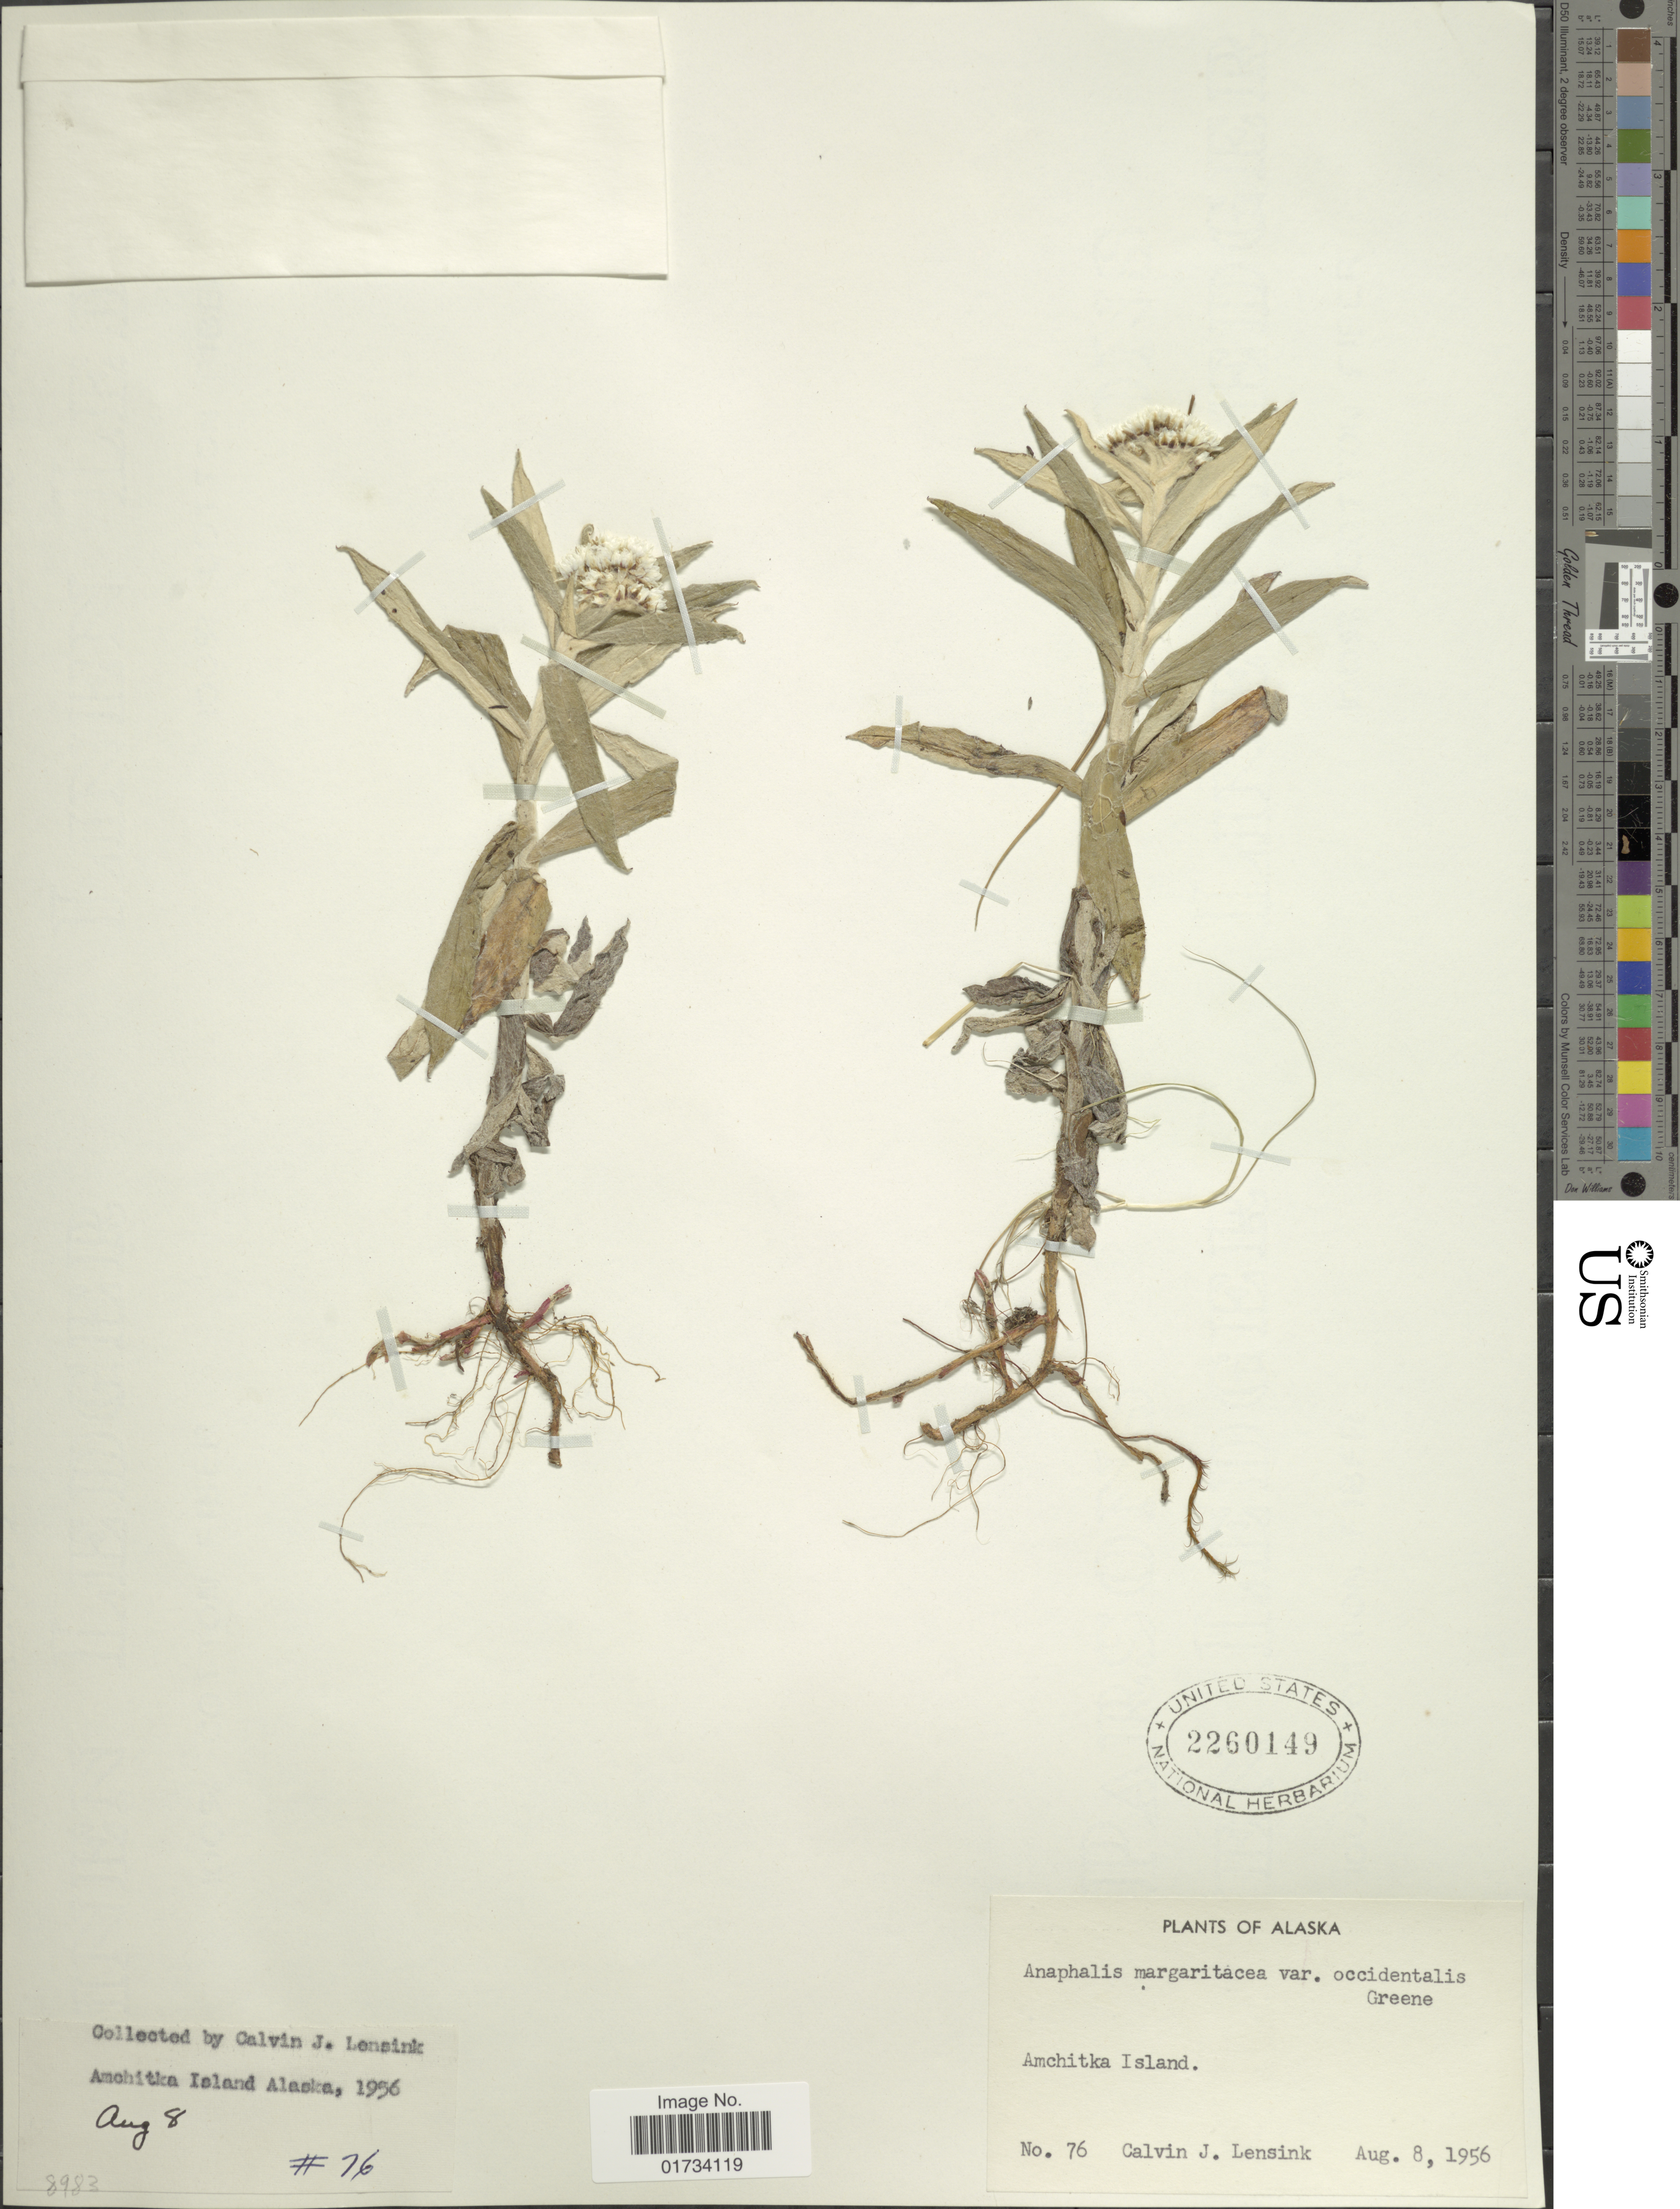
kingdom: Plantae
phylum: Tracheophyta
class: Magnoliopsida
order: Asterales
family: Asteraceae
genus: Anaphalis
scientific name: Anaphalis margaritacea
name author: (L.) Benth. & Hook. f.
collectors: C. Lensink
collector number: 76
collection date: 1956-08-08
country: United States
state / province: Alaska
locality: Amchitka Island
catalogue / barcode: US 2260149